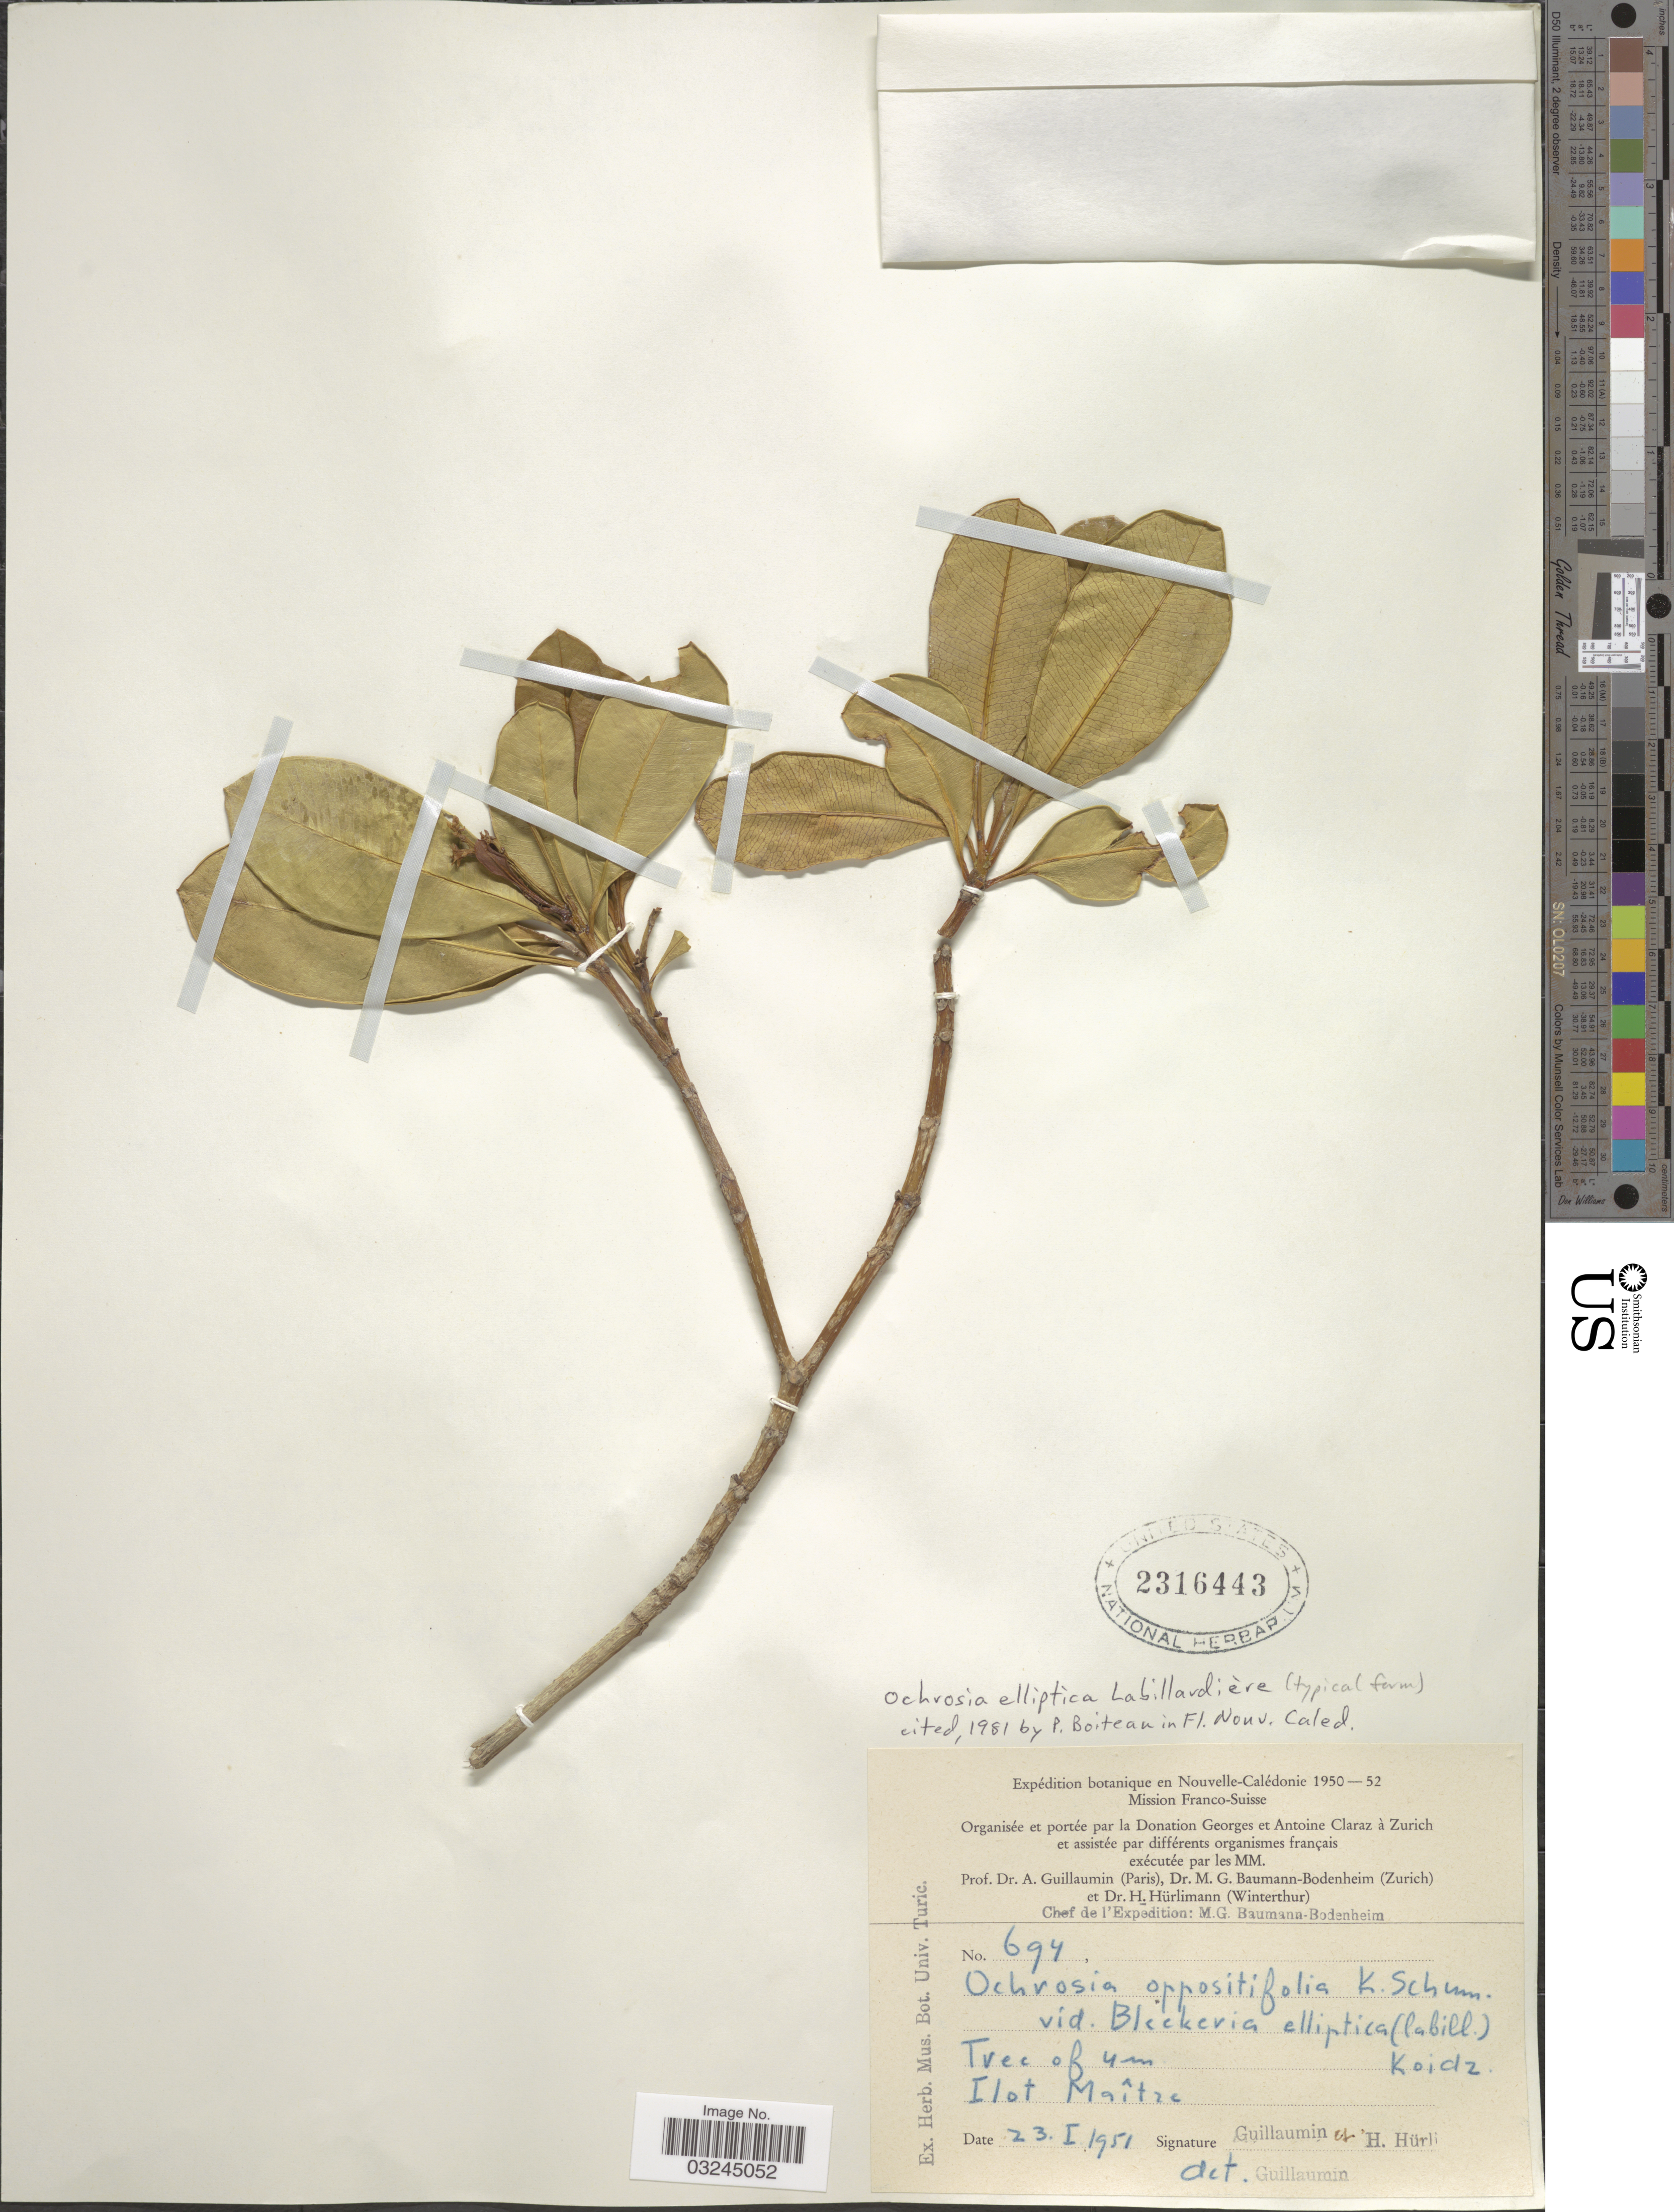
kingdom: Plantae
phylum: Tracheophyta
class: Magnoliopsida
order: Gentianales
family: Apocynaceae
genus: Ochrosia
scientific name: Ochrosia elliptica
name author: Labill.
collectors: A. Guillaumin & H. Hürlimann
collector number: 694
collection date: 1951-01-23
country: New Caledonia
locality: Ilot Maître.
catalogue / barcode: US 2316443